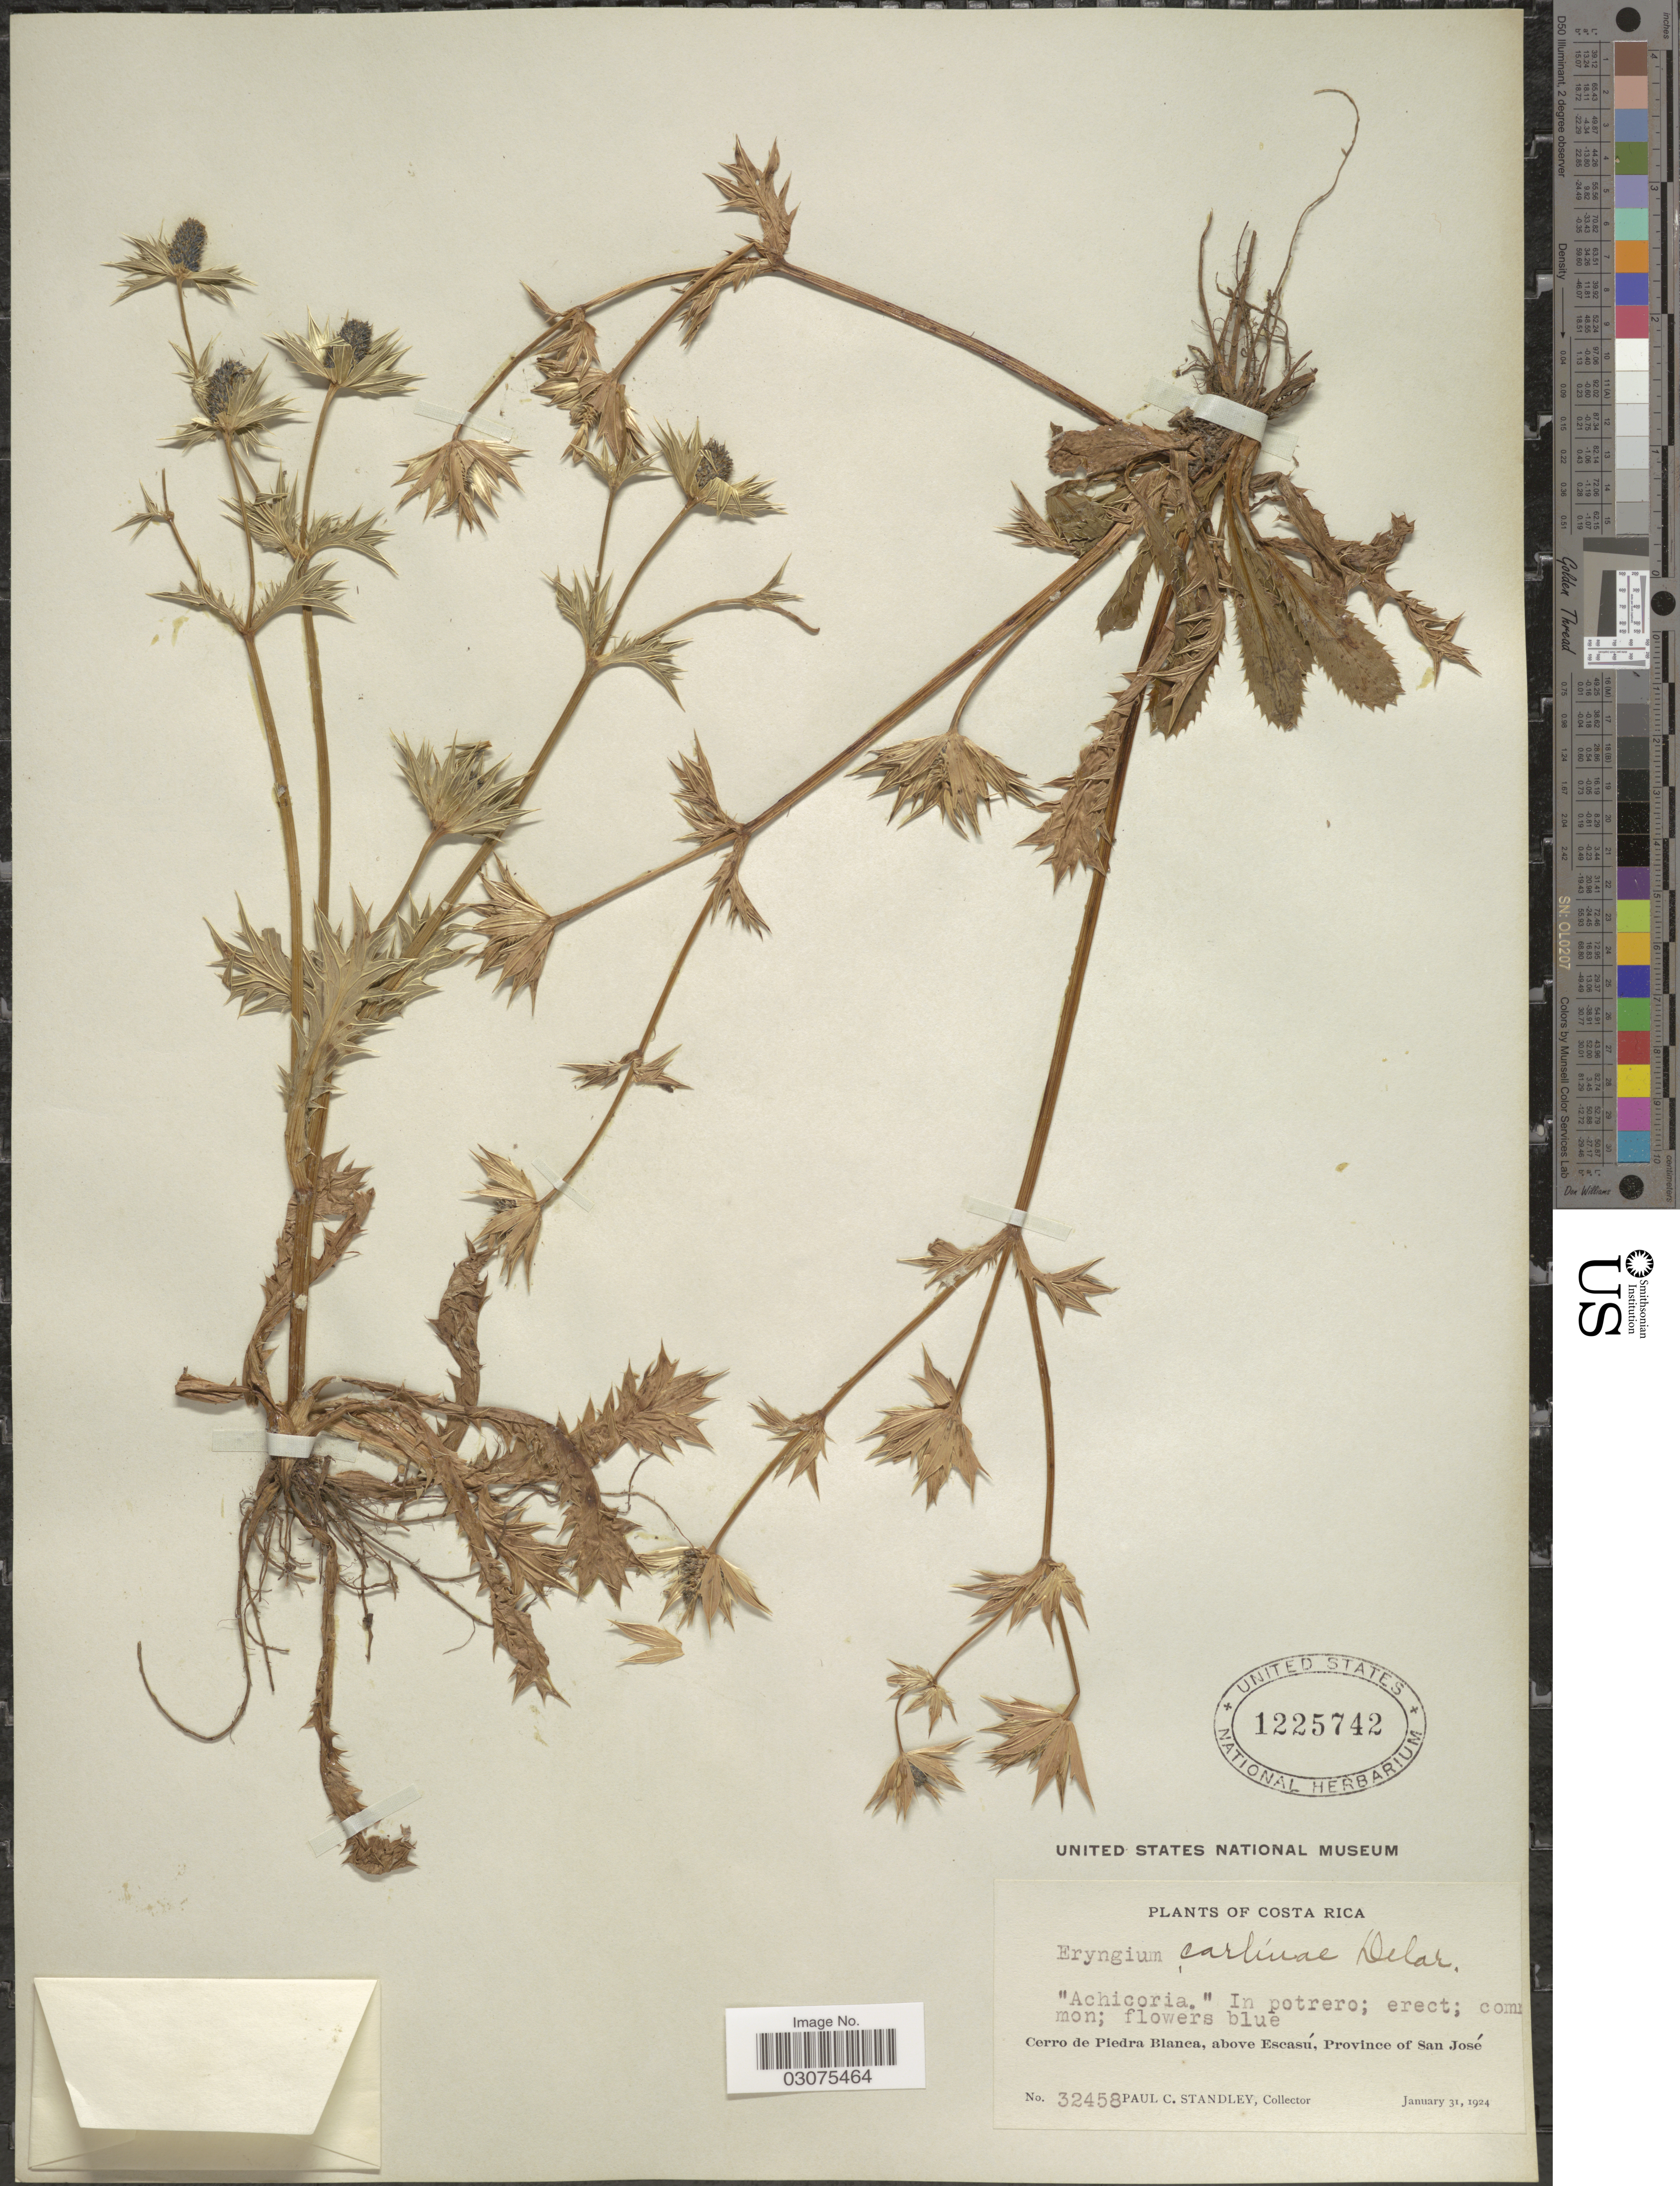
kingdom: Plantae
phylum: Tracheophyta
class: Magnoliopsida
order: Apiales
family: Apiaceae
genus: Eryngium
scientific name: Eryngium carlinae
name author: F. Delaroche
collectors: P. C. Standley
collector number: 32458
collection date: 1924-01-31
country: Costa Rica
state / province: San José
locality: Cerro de Piedra Blanca, above Escasú, Province of San José.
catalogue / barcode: US 1225742